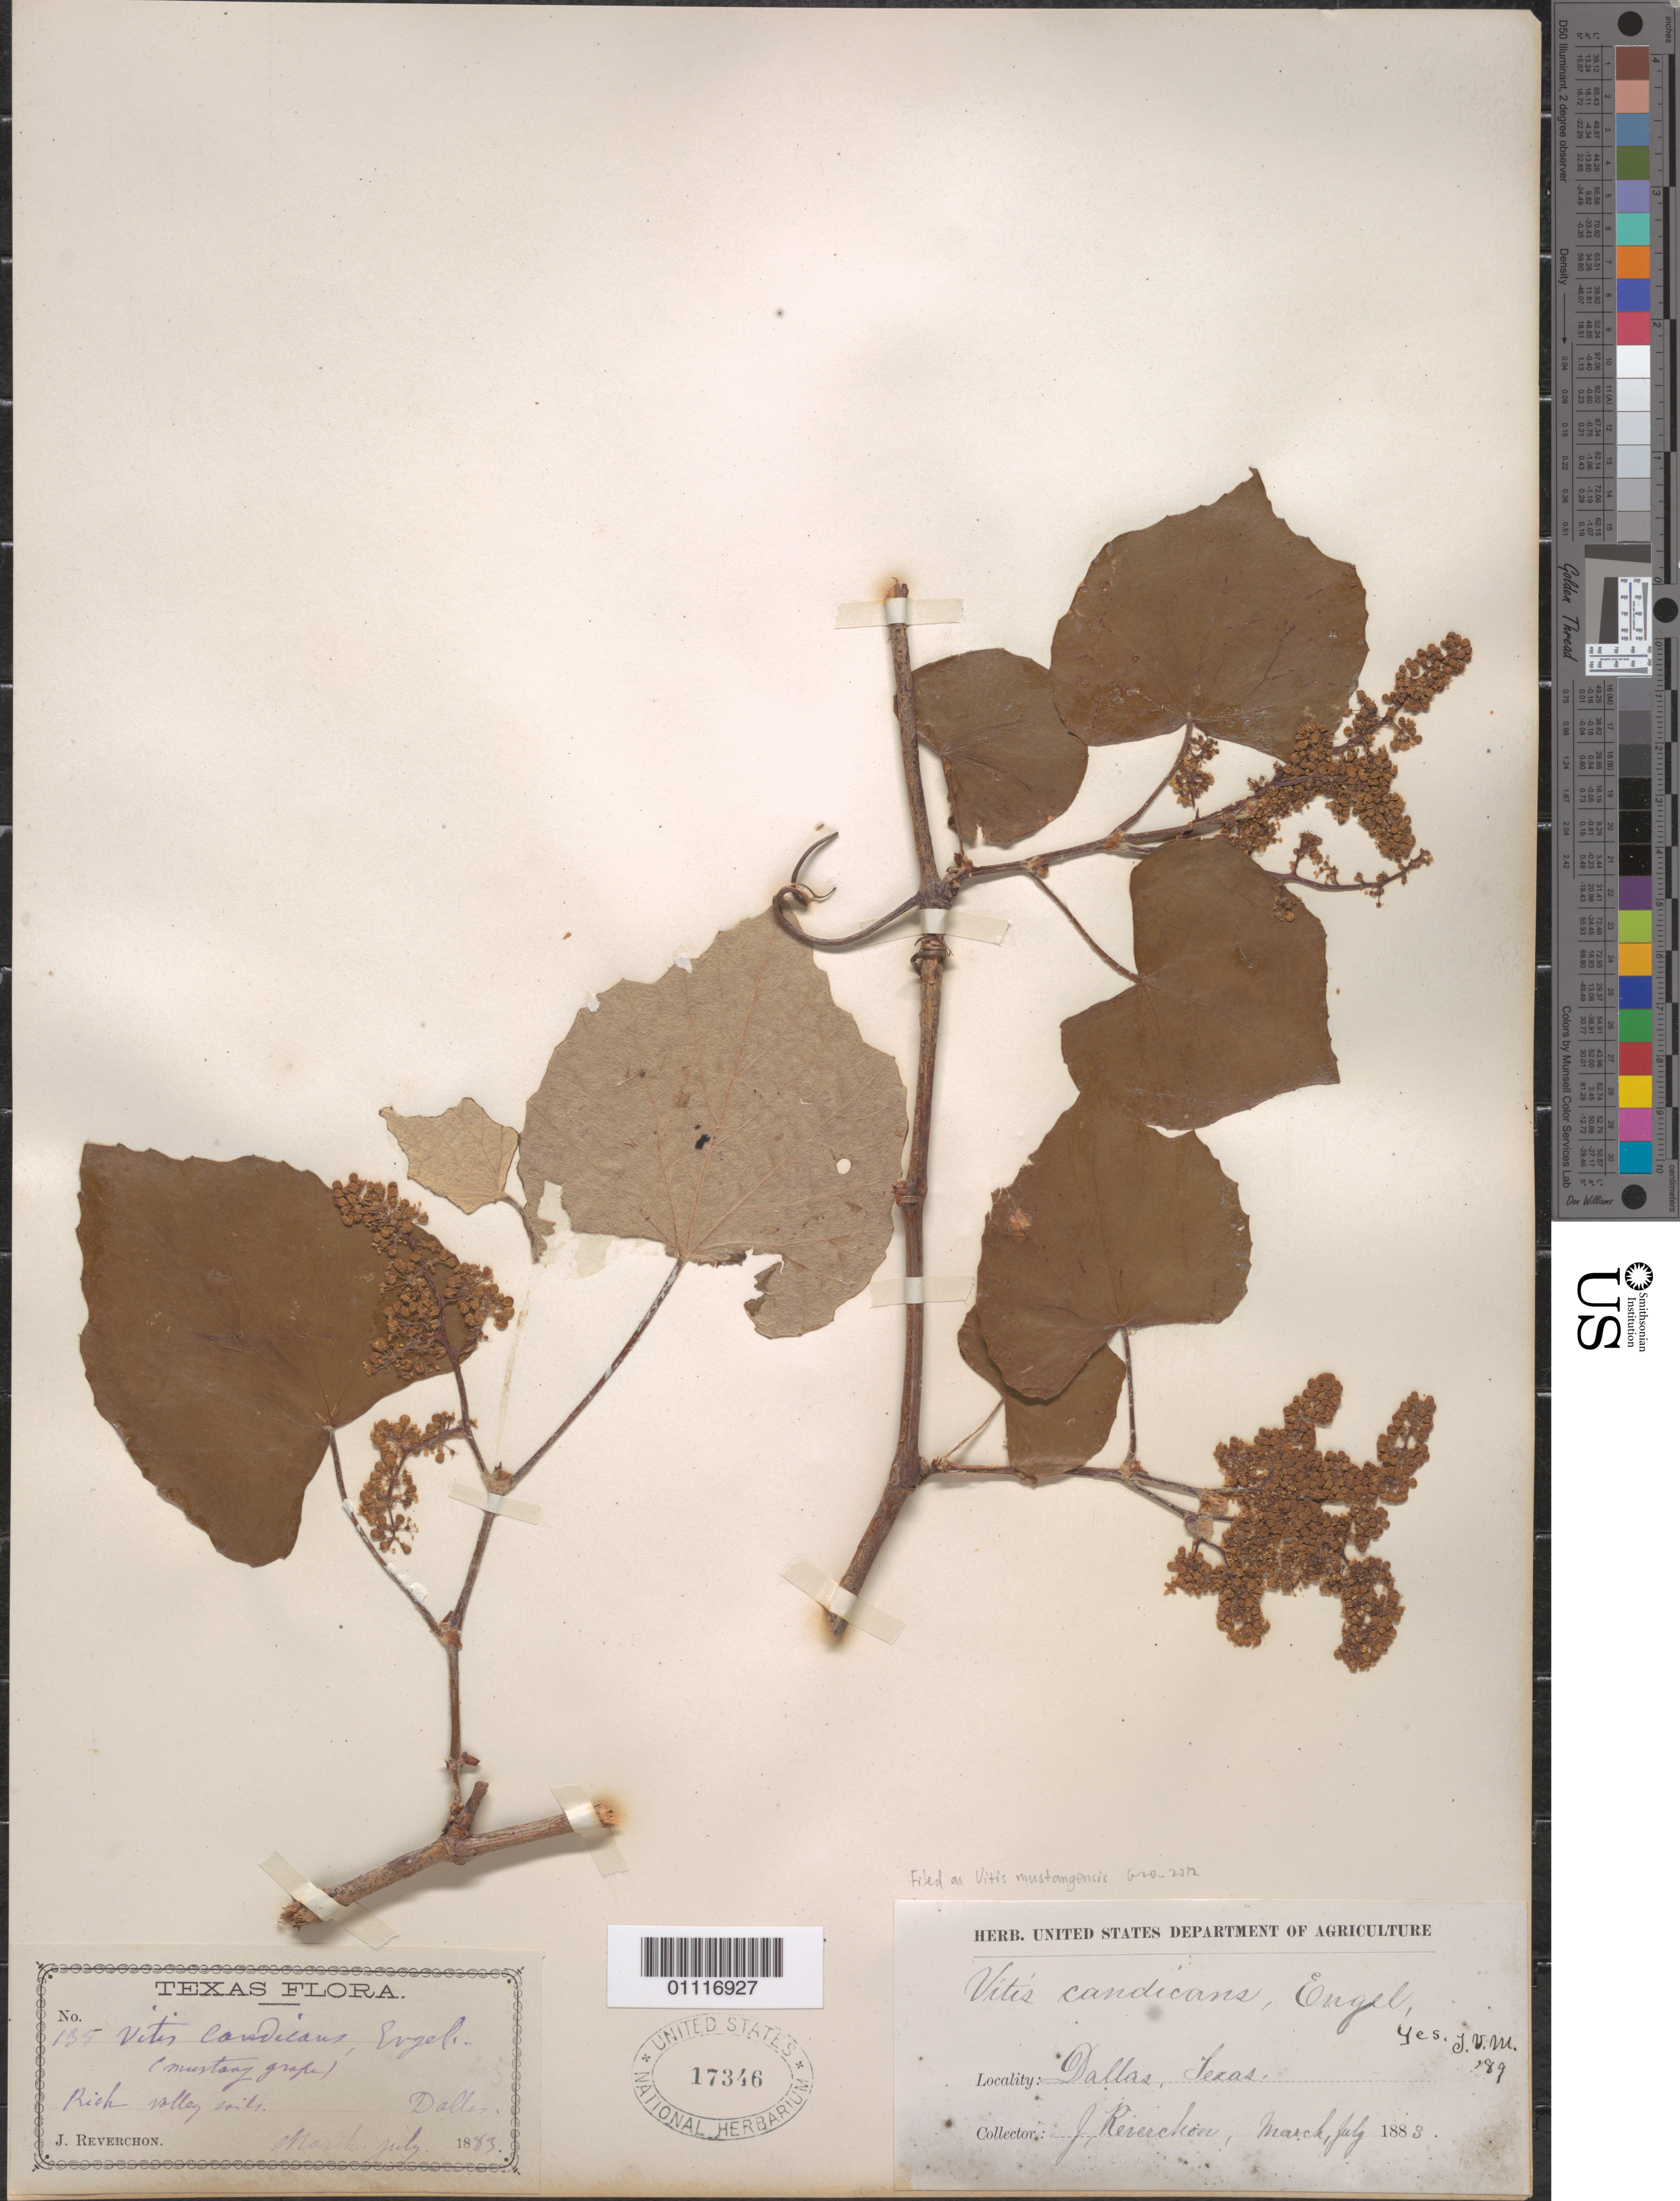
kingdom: Plantae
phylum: Tracheophyta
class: Magnoliopsida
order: Vitales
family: Vitaceae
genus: Vitis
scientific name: Vitis mustangensis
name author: Buckley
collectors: J. Reverchon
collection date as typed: March, July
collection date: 1883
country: United States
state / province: Texas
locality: Dallas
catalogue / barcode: US 17346